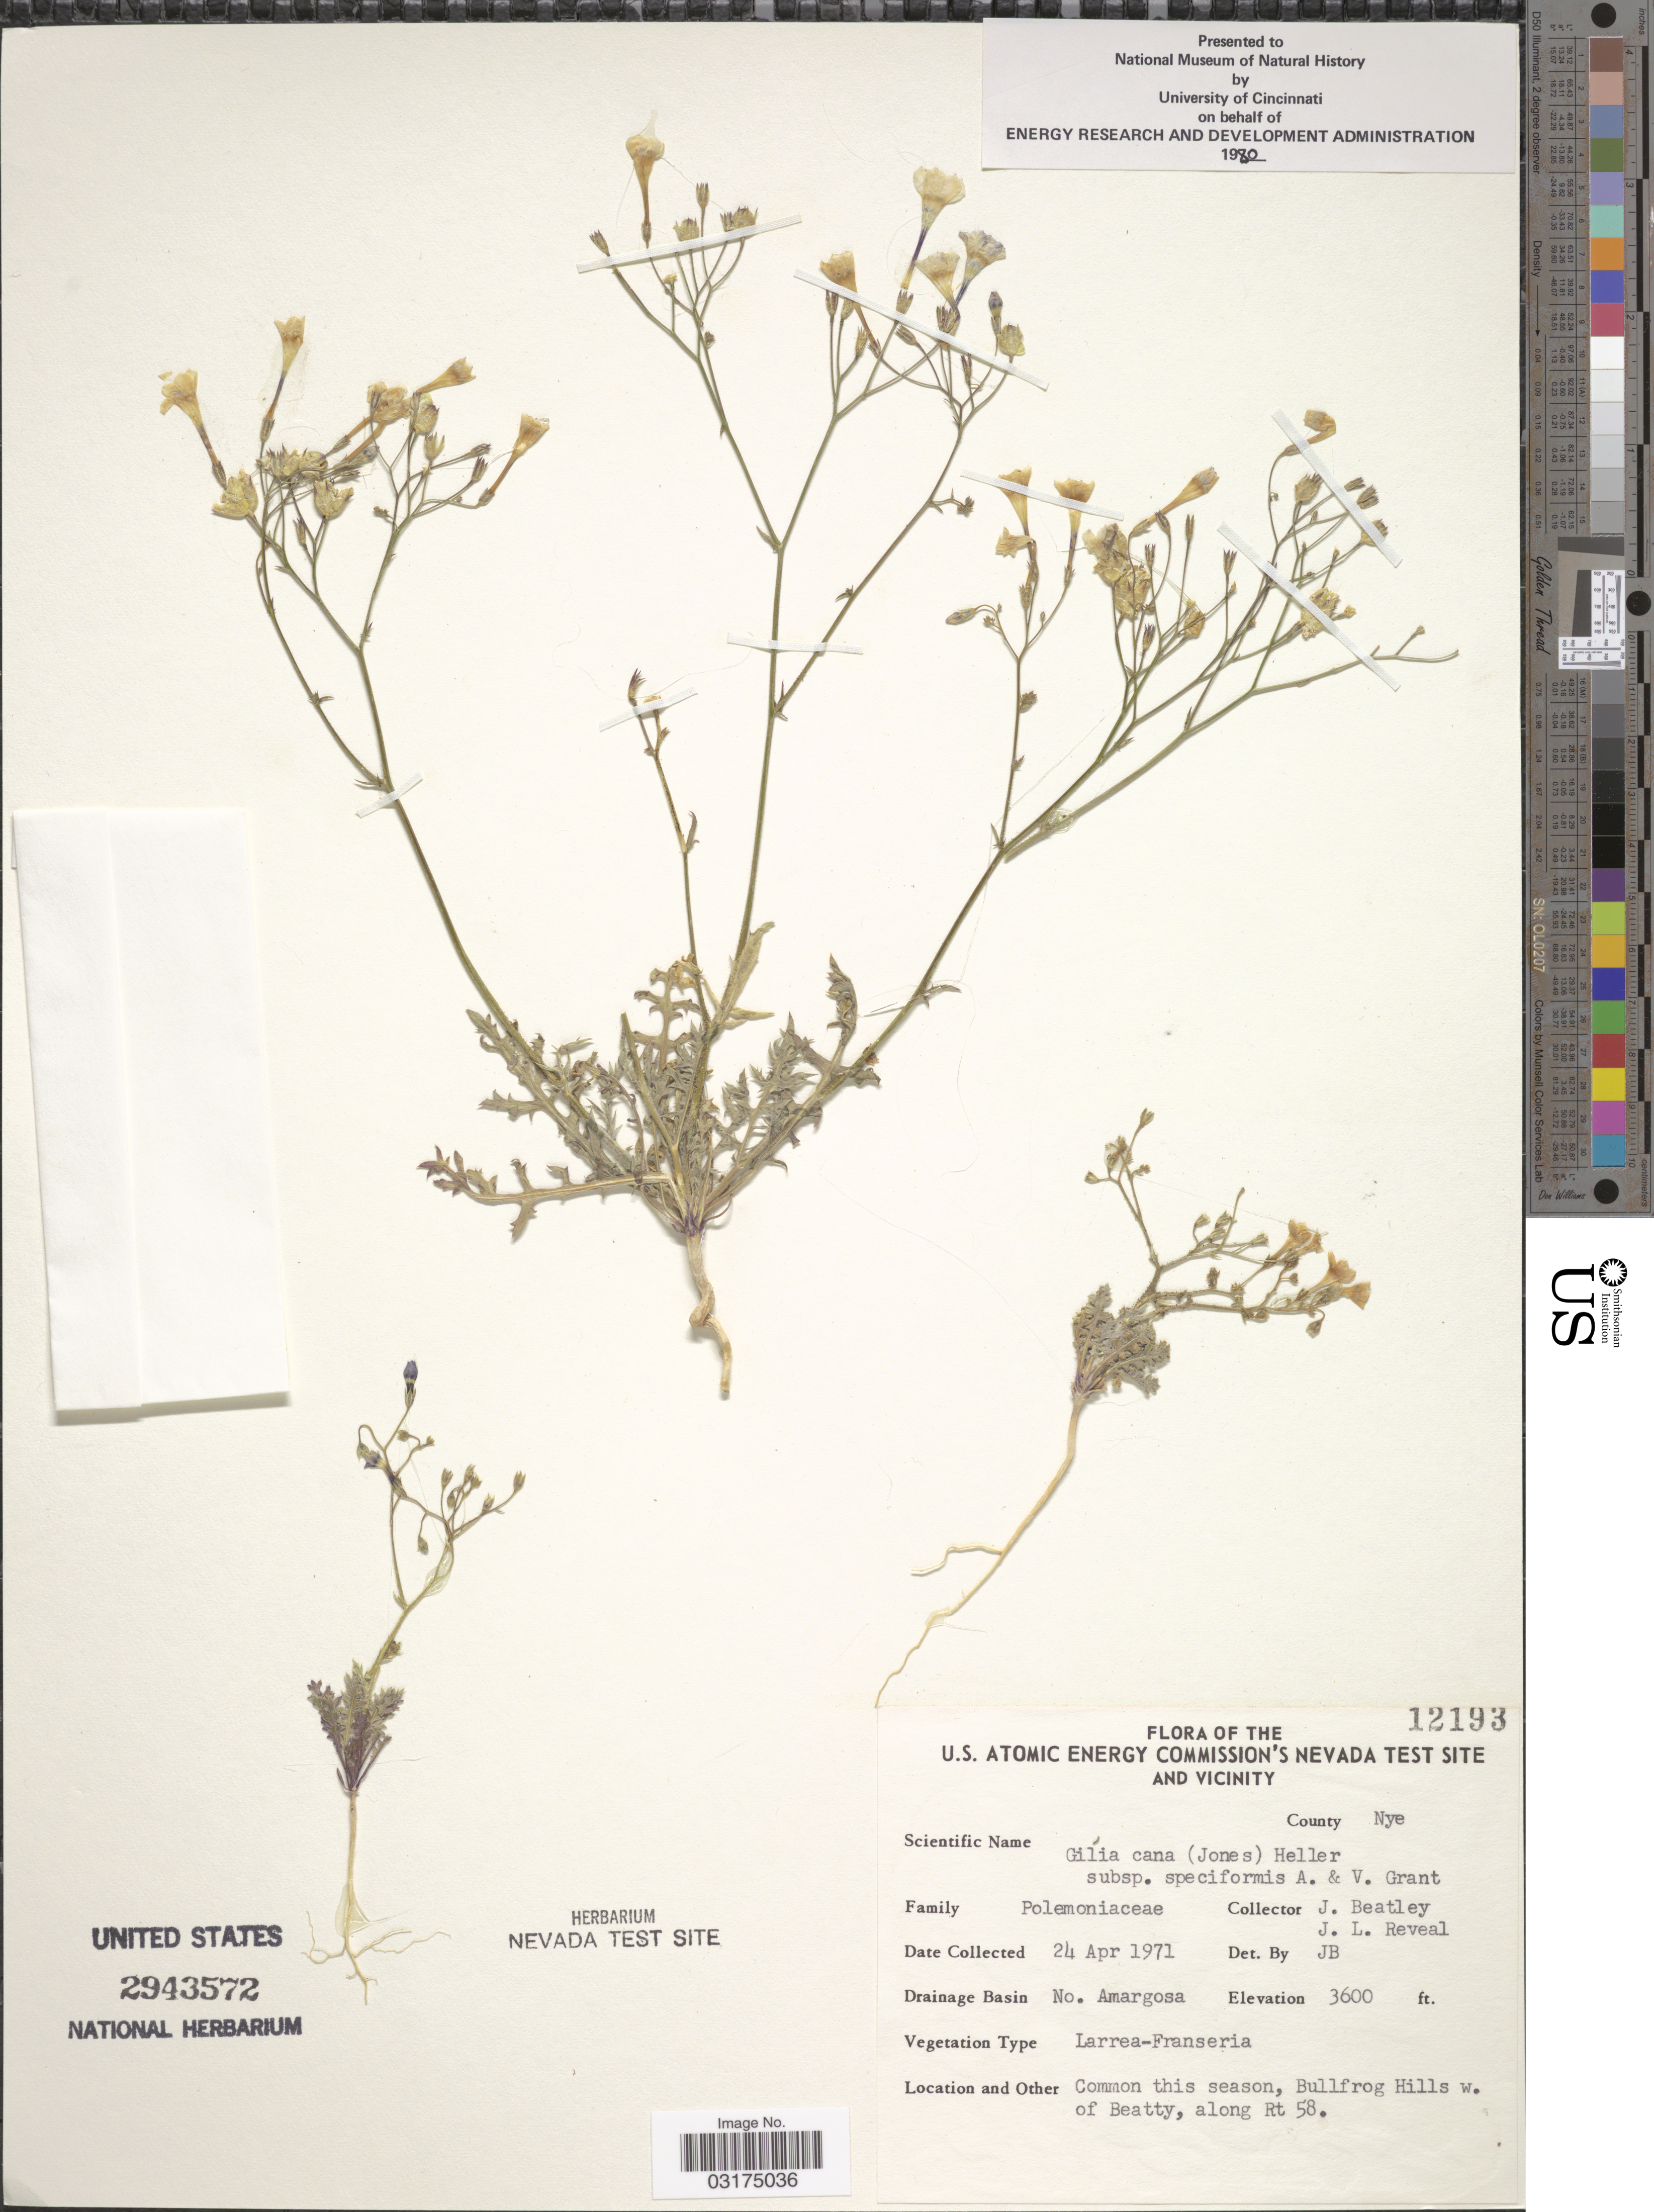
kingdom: Plantae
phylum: Tracheophyta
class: Magnoliopsida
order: Ericales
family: Polemoniaceae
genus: Gilia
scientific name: Gilia cana subsp. speciformis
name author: A.D. Grant & V.E. Grant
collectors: J. C. Beatley & J. L. Reveal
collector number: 12193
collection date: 1971-04-24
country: United States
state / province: Nevada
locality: The U. S. Atomic Energy Commission's Nevada Test Site and Vicinity. County Nye. Drainage Basin No. Amargosa. Bullfrog Hills w. of Beatty, along Rt 58.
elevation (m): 1097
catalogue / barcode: US 2943572